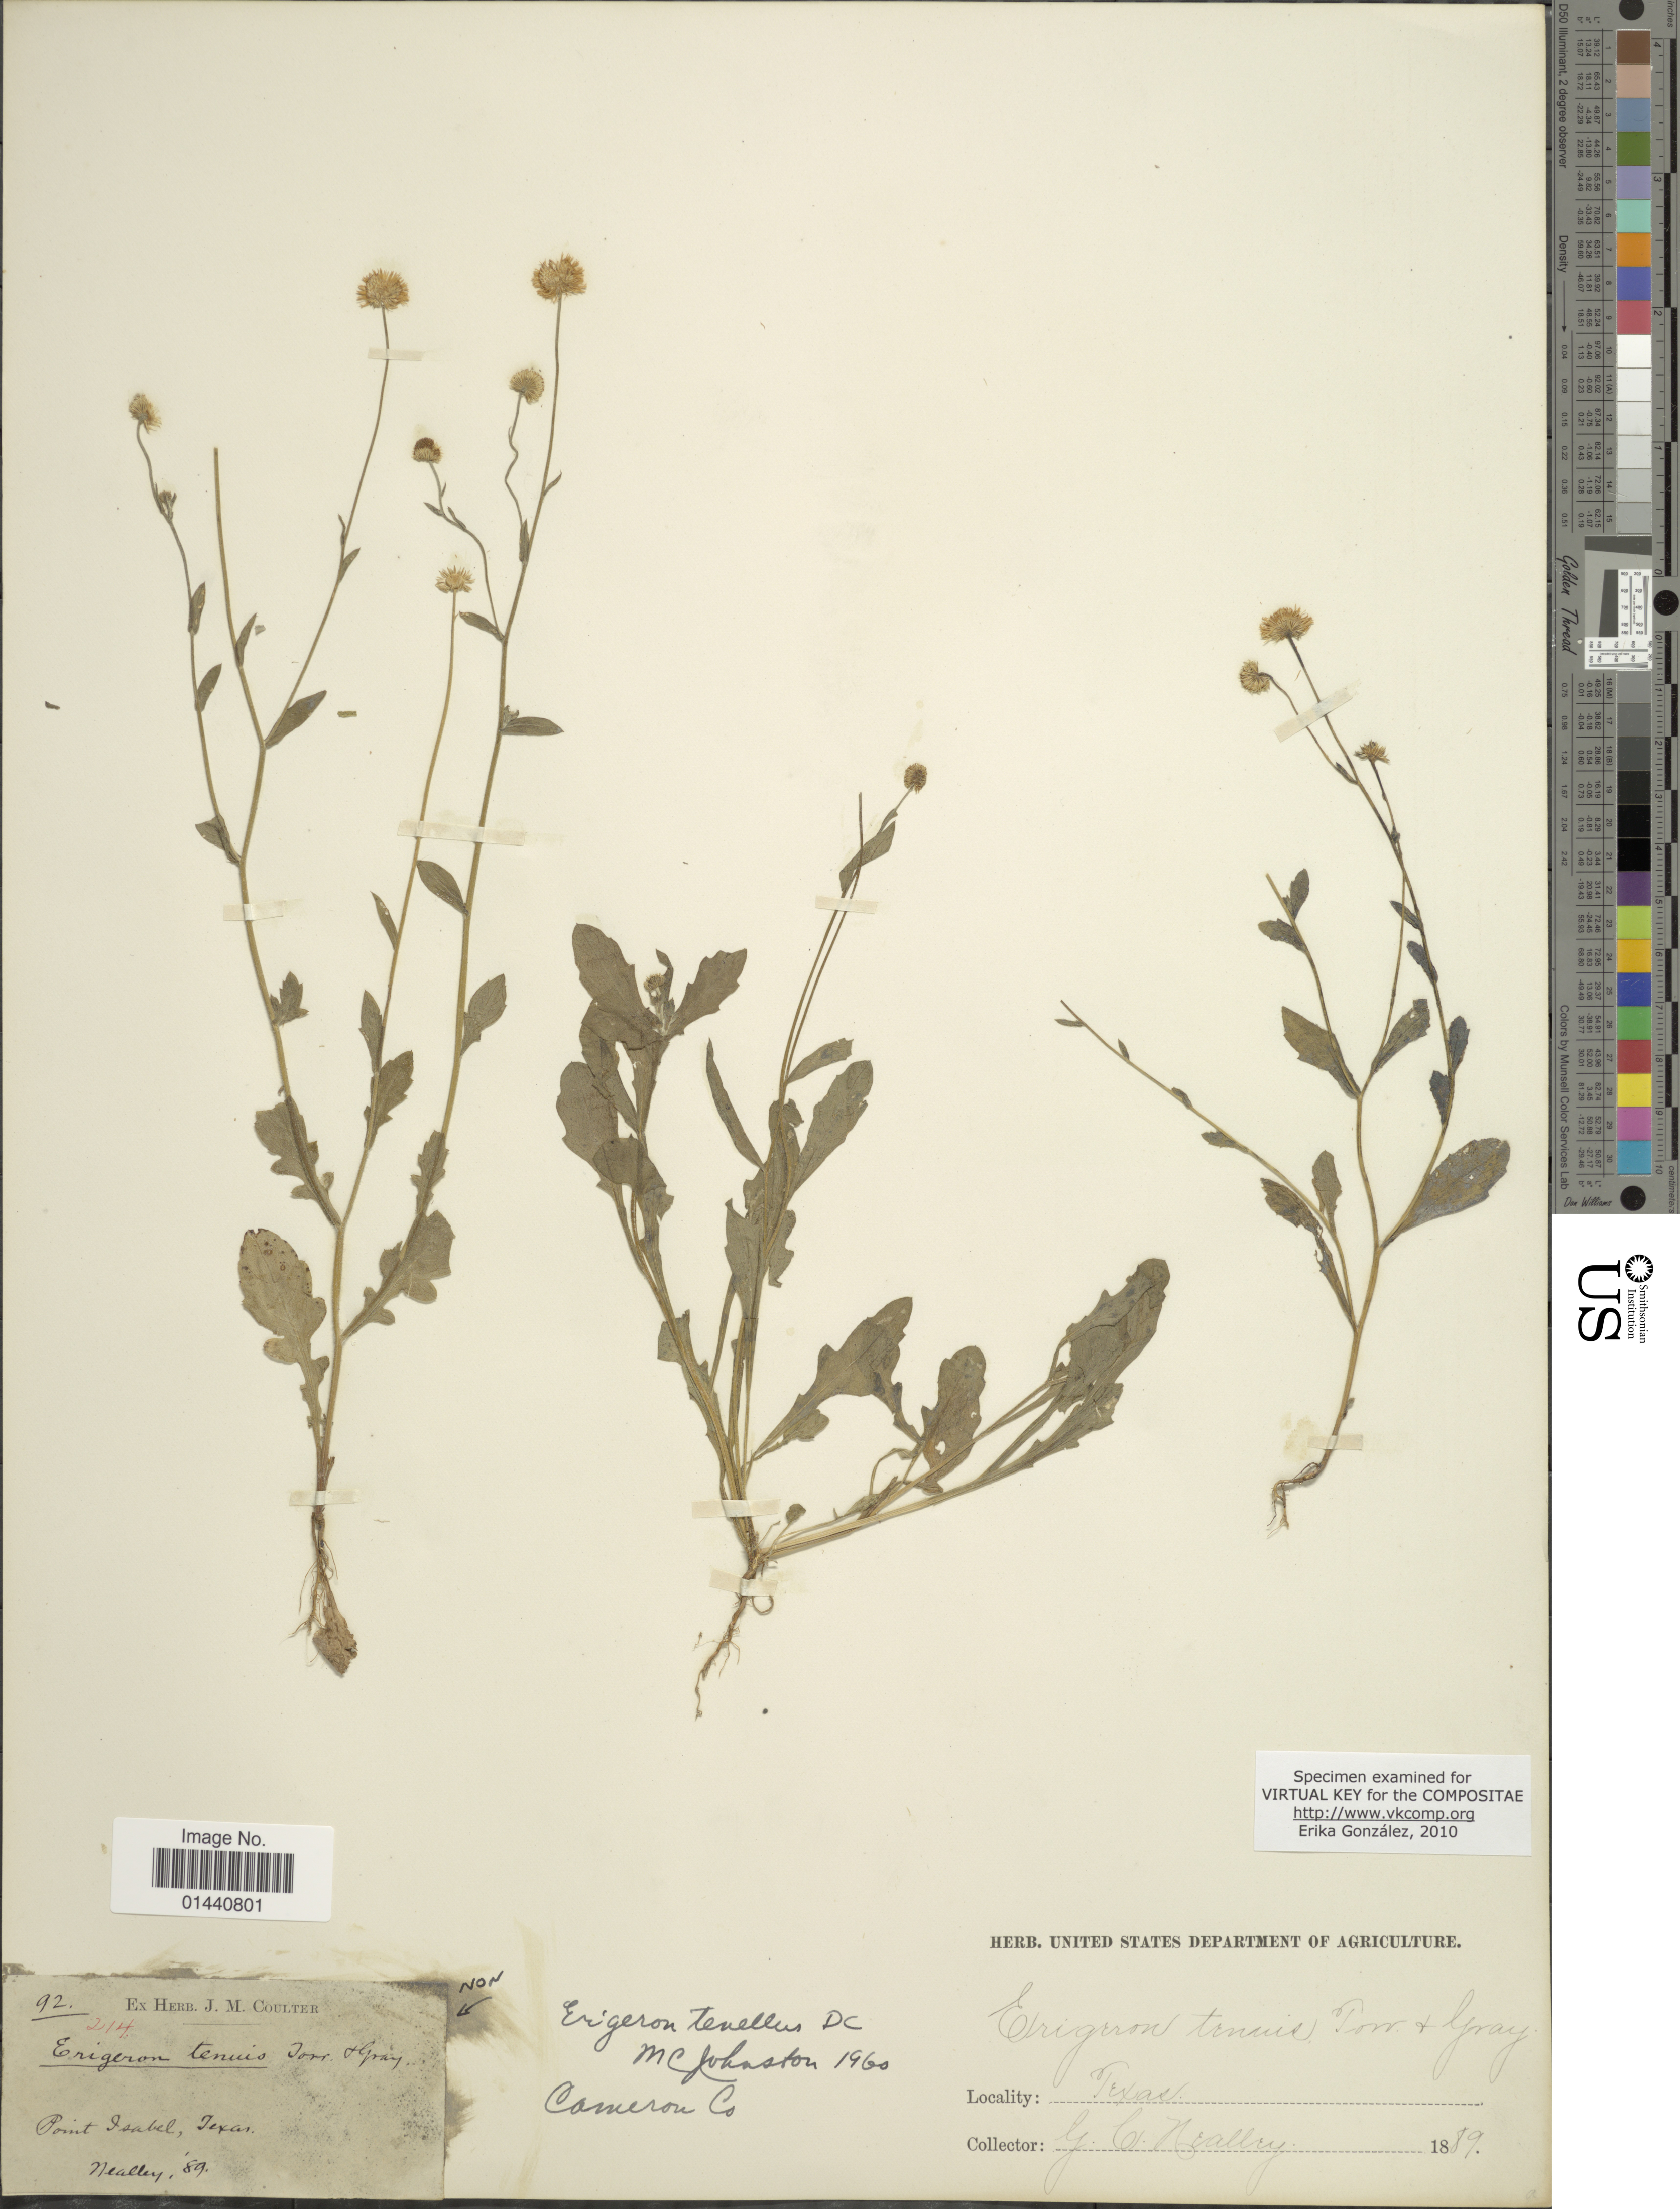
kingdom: Plantae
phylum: Tracheophyta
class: Magnoliopsida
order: Asterales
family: Asteraceae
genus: Erigeron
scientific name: Erigeron tenellus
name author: DC.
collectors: G. Neally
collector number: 92/214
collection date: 1889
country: United States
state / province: Texas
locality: Point Isabel.